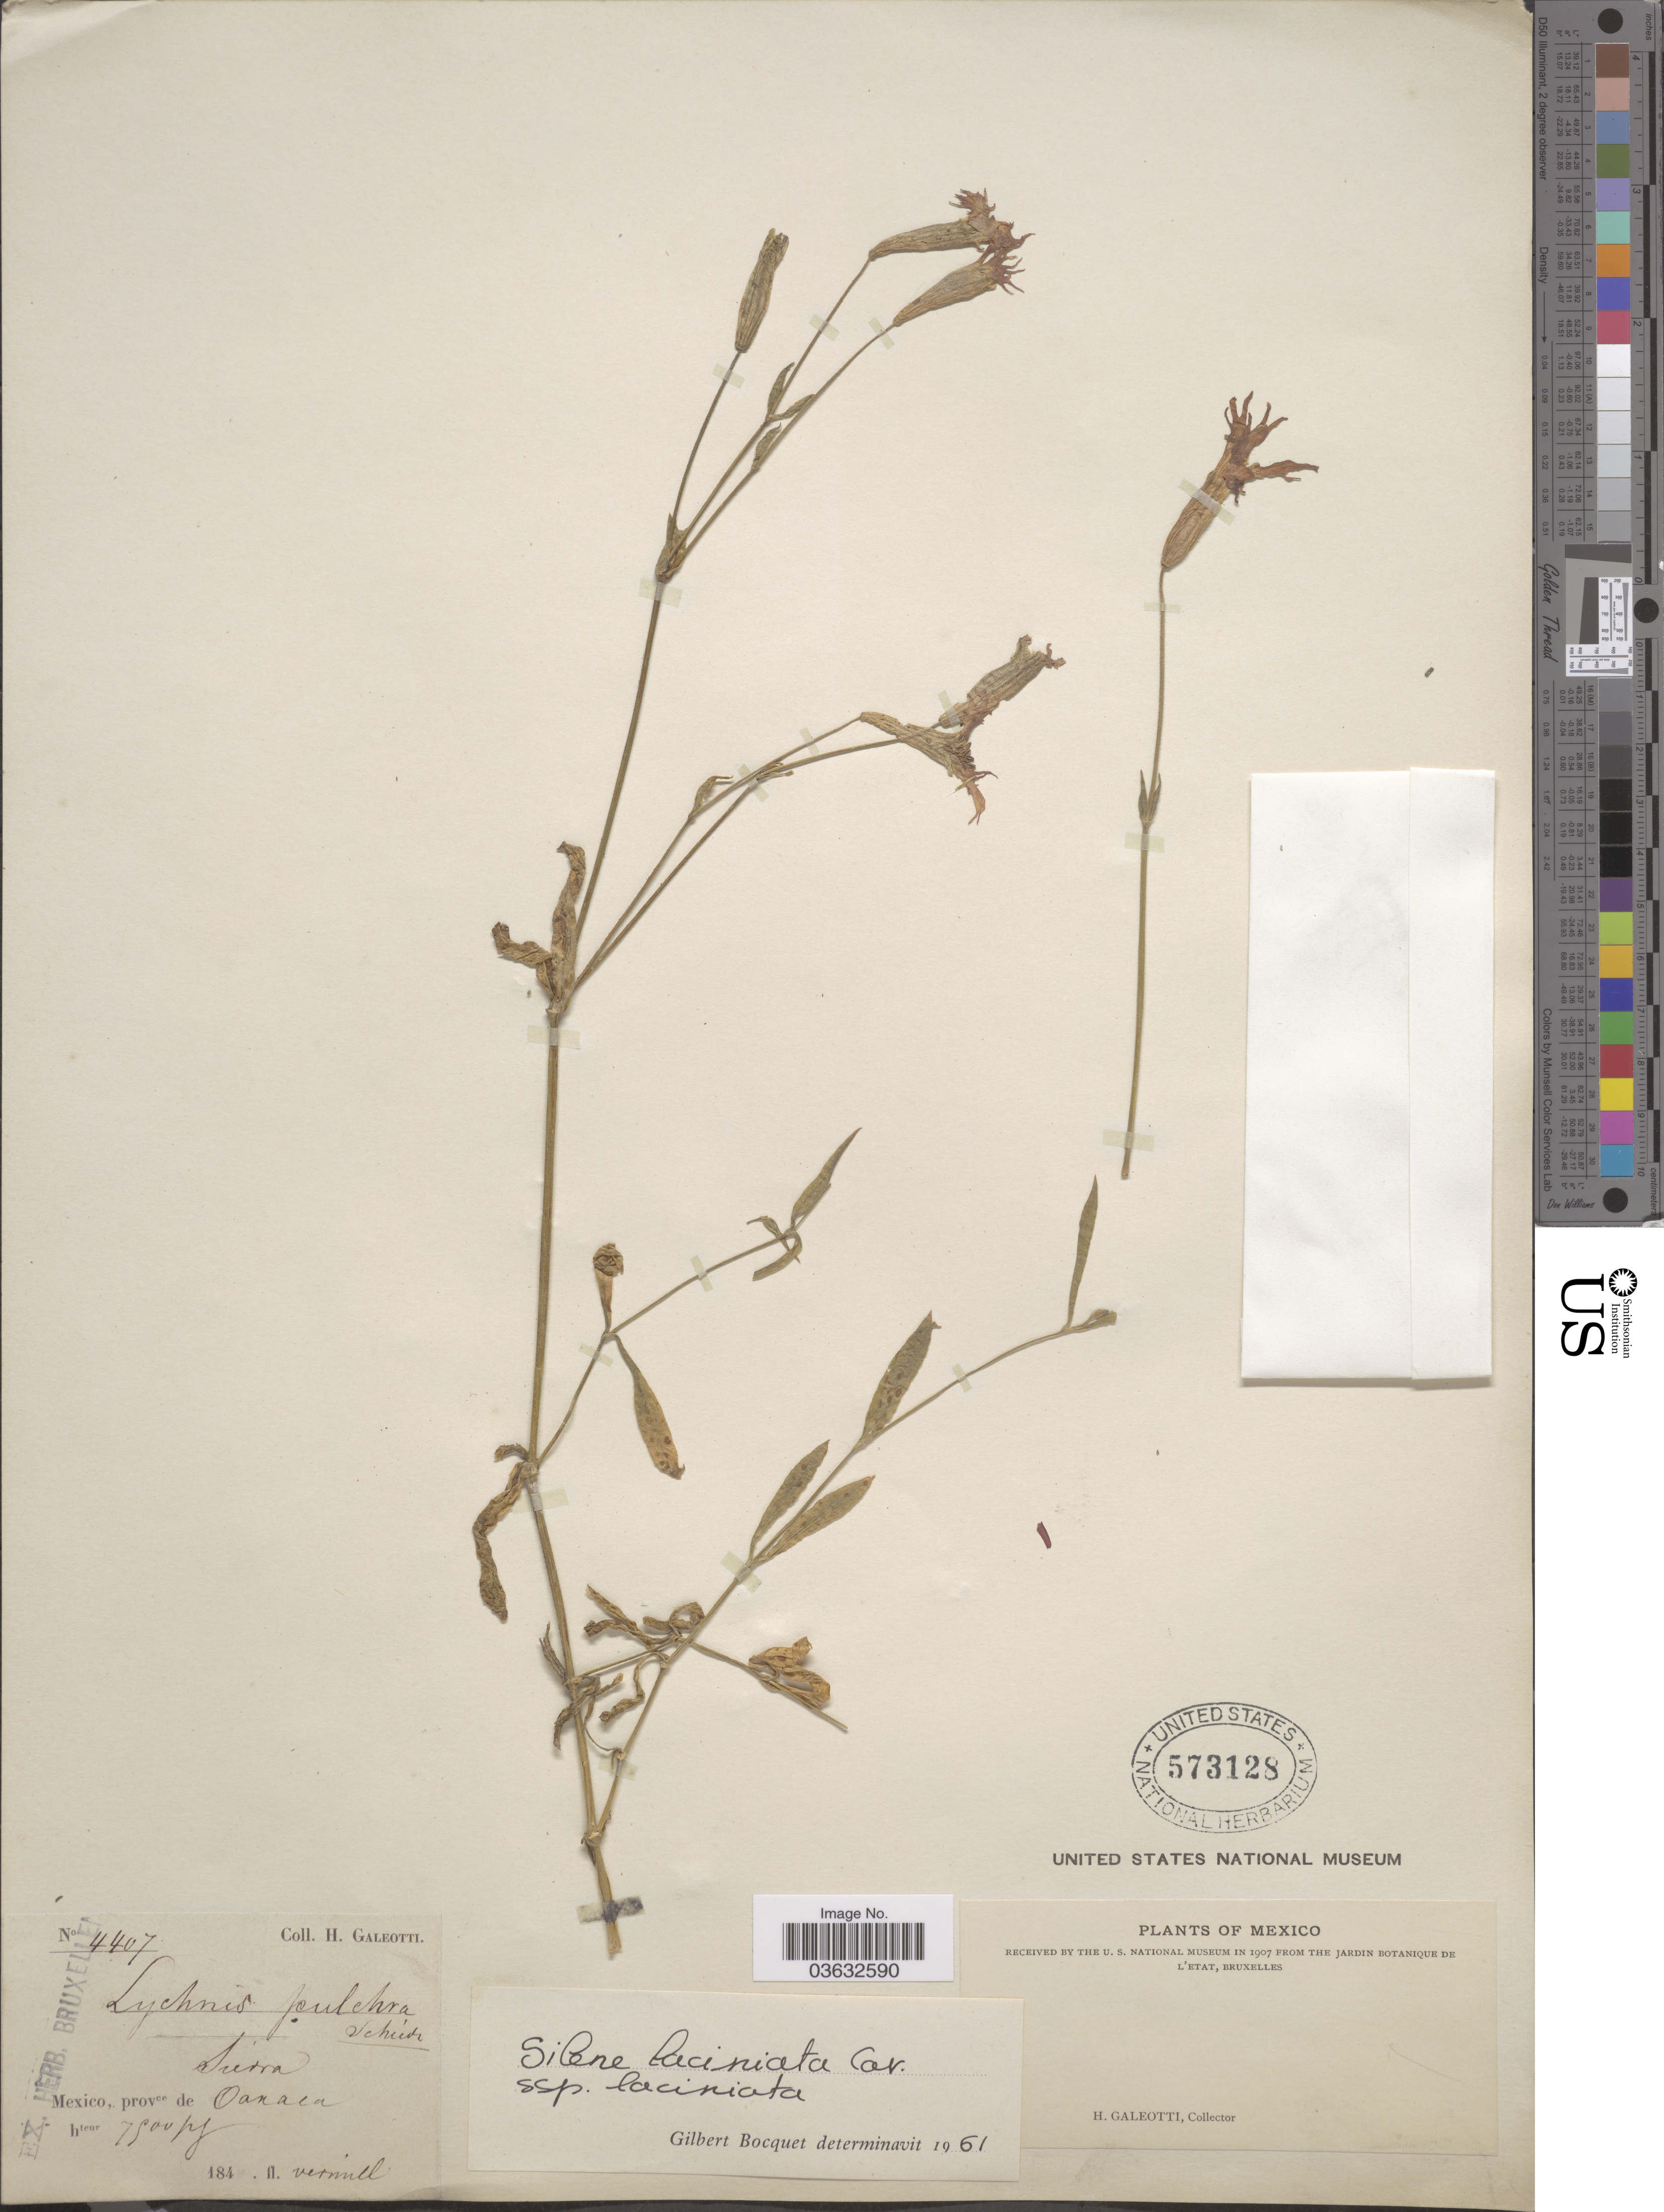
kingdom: Plantae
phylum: Tracheophyta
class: Magnoliopsida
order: Caryophyllales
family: Caryophyllaceae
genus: Silene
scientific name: Silene laciniata subsp. laciniata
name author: Cav.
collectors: H. G. Galeotti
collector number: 4407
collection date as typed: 184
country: Mexico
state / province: Oaxaca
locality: Sierra.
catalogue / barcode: US 573128